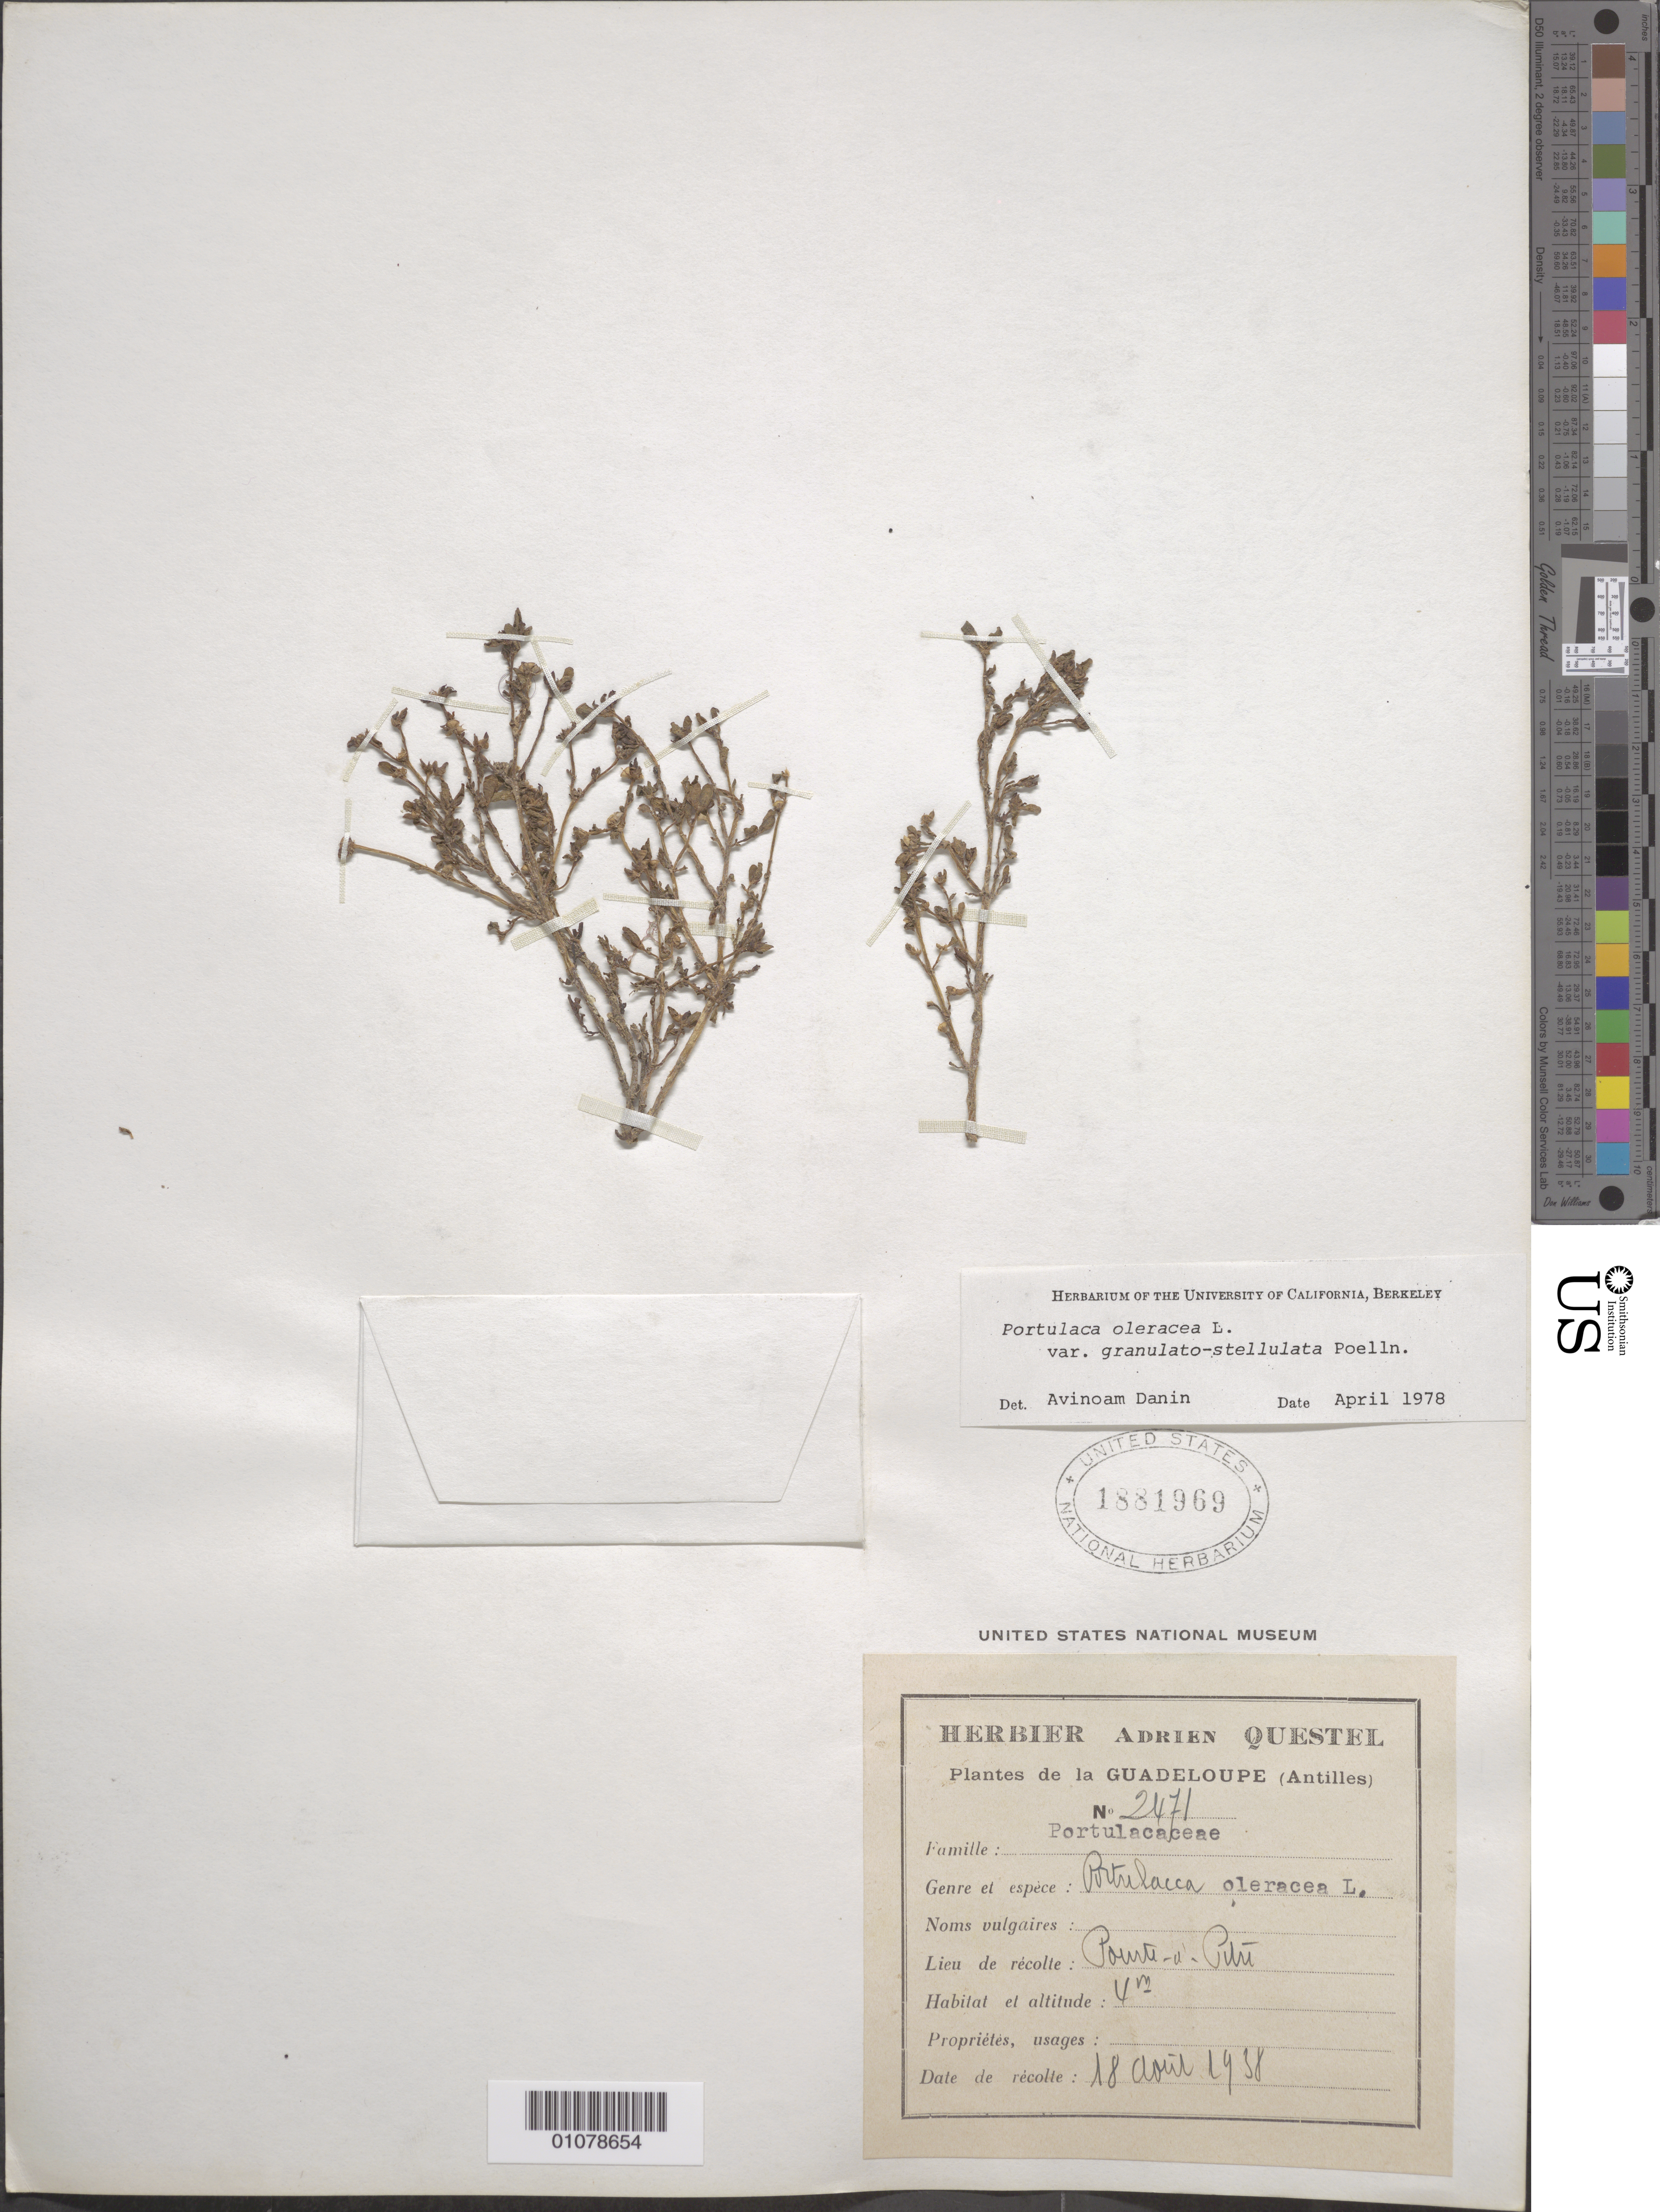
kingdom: Plantae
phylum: Tracheophyta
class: Magnoliopsida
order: Caryophyllales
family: Portulacaceae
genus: Portulaca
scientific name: Portulaca oleracea subsp. granulatostellulata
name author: (Poelln.) Danin & H.G. Baker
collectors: A. Questel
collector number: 2471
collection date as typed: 18 Apr 1938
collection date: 1938-04-18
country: Guadeloupe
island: Grande Terre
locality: Pointe a Pitre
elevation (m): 4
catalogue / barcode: US 1881969